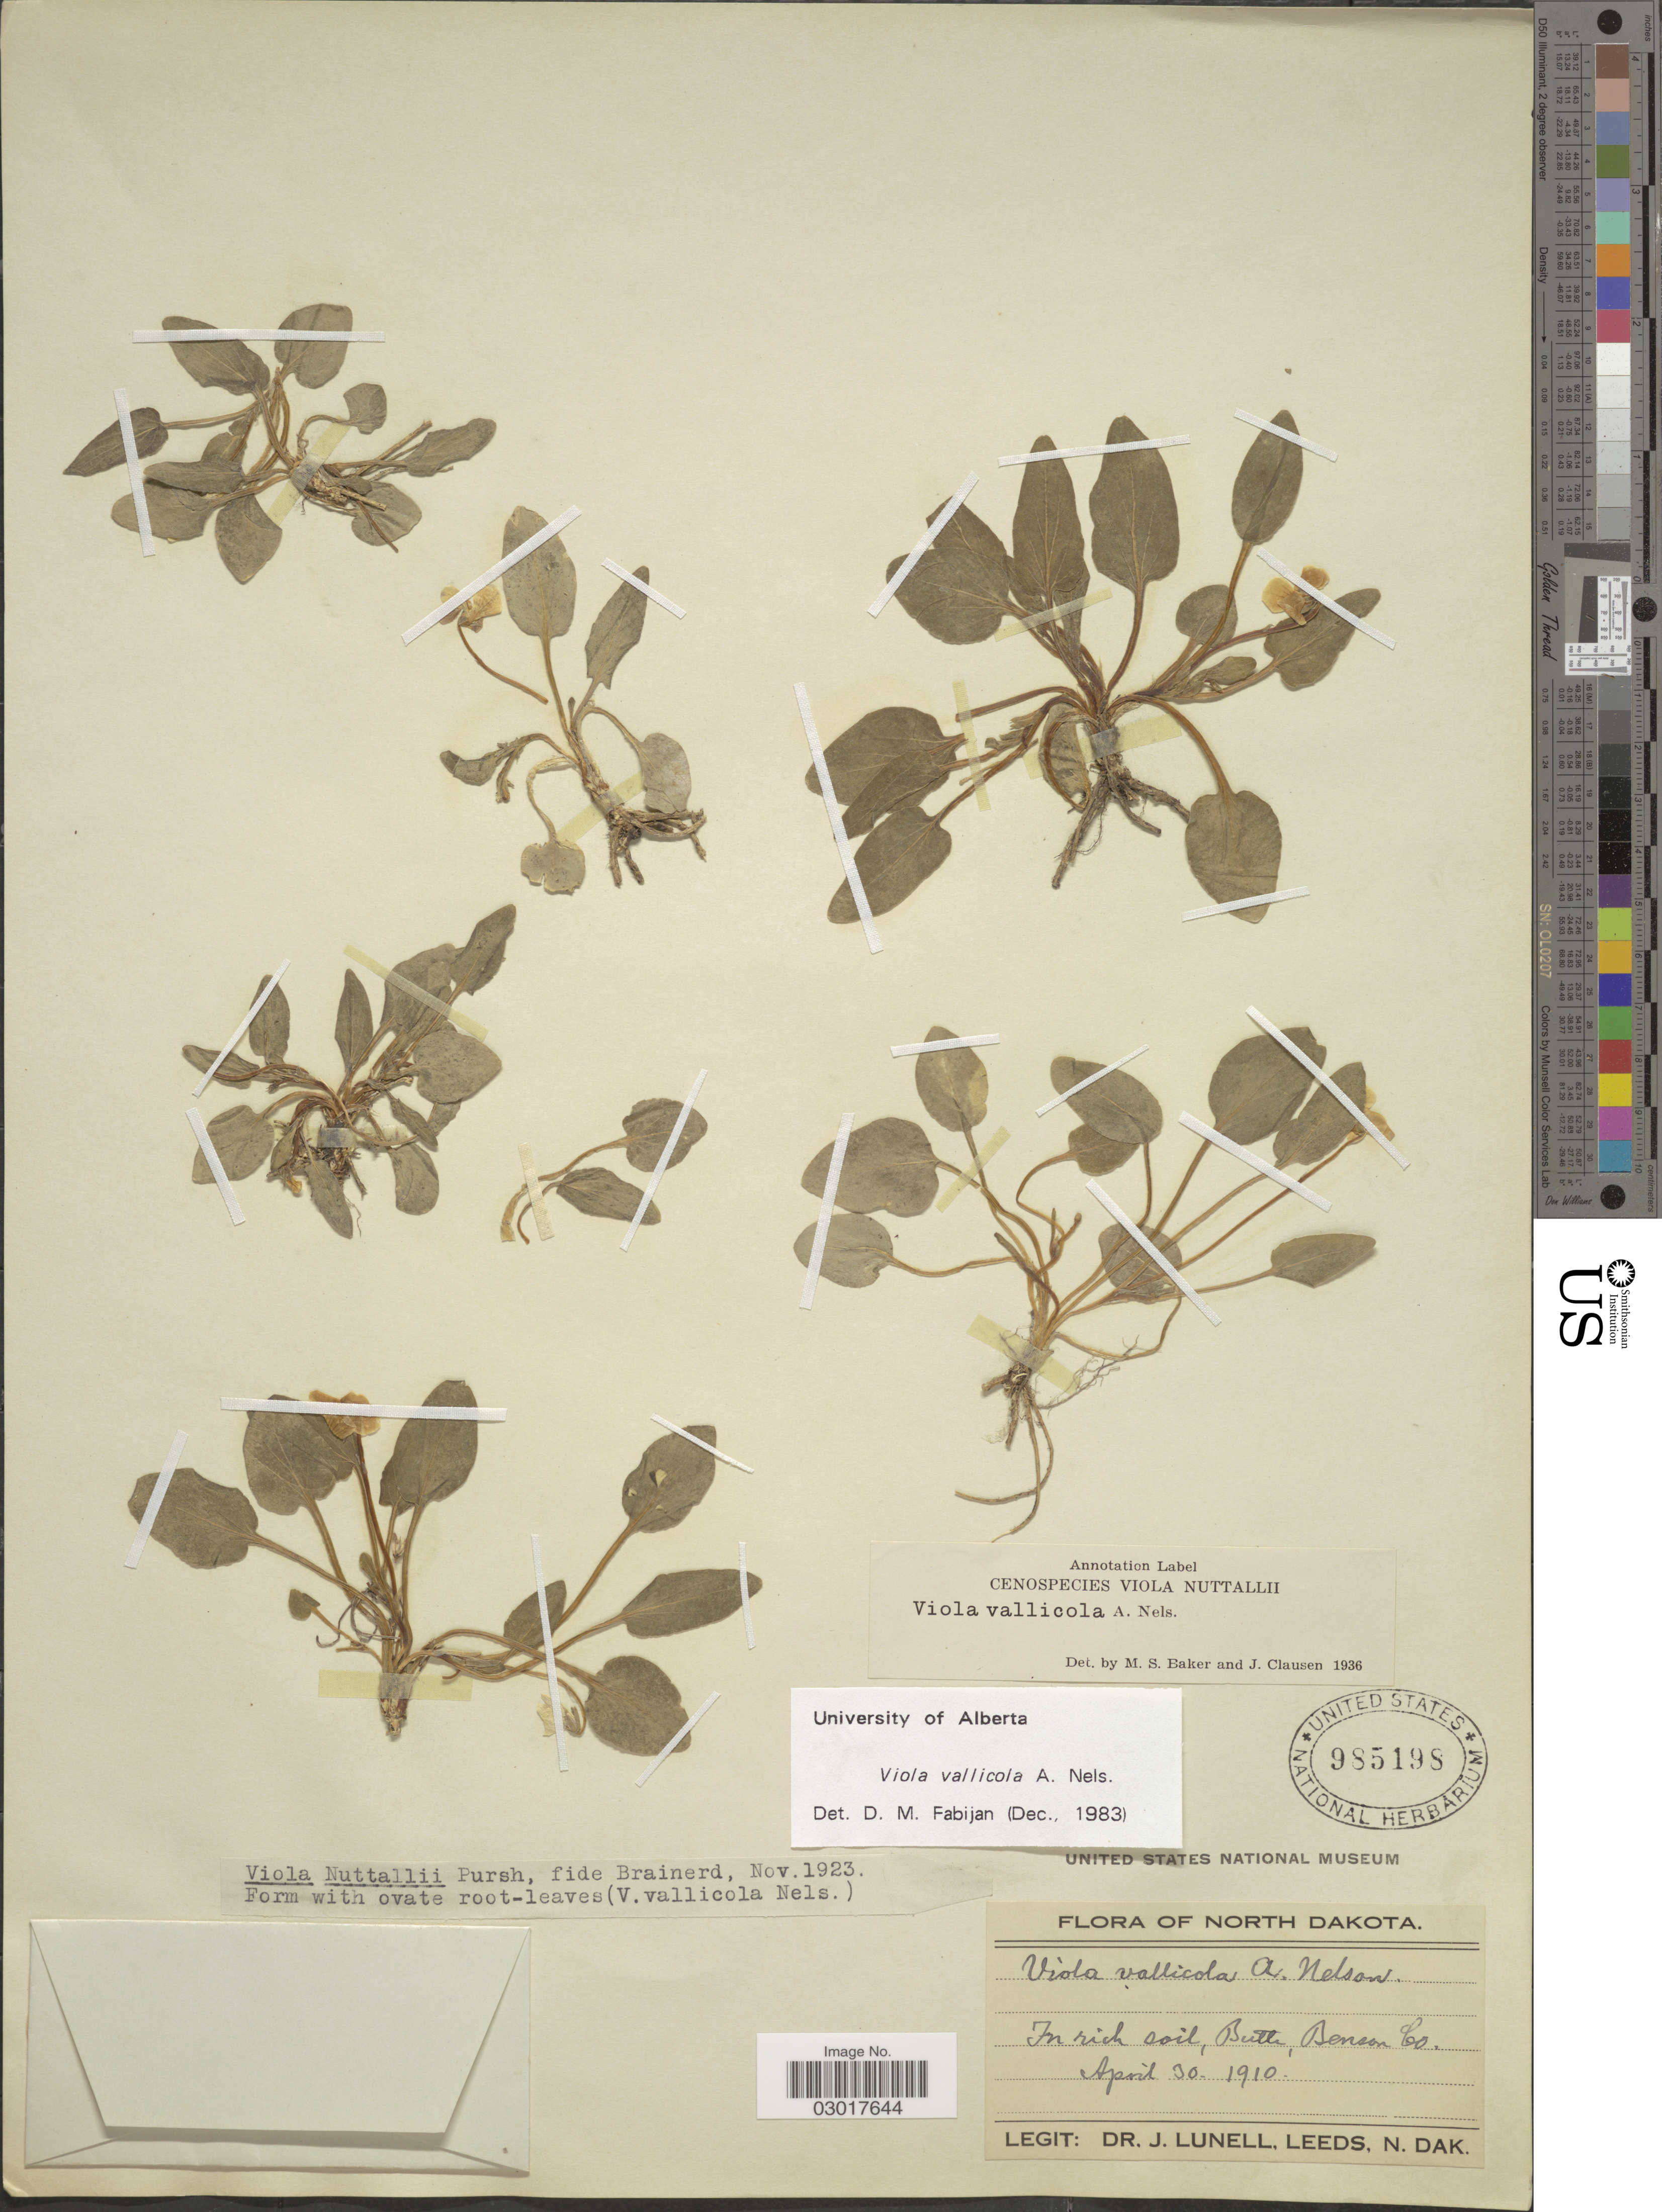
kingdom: Plantae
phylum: Tracheophyta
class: Magnoliopsida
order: Malpighiales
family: Violaceae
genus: Viola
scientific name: Viola vallicola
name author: A. Nelson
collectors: J. Lunell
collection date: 1910-04-30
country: United States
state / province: North Dakota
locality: In rich soil, Butte, Benson Co.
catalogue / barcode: US 985198